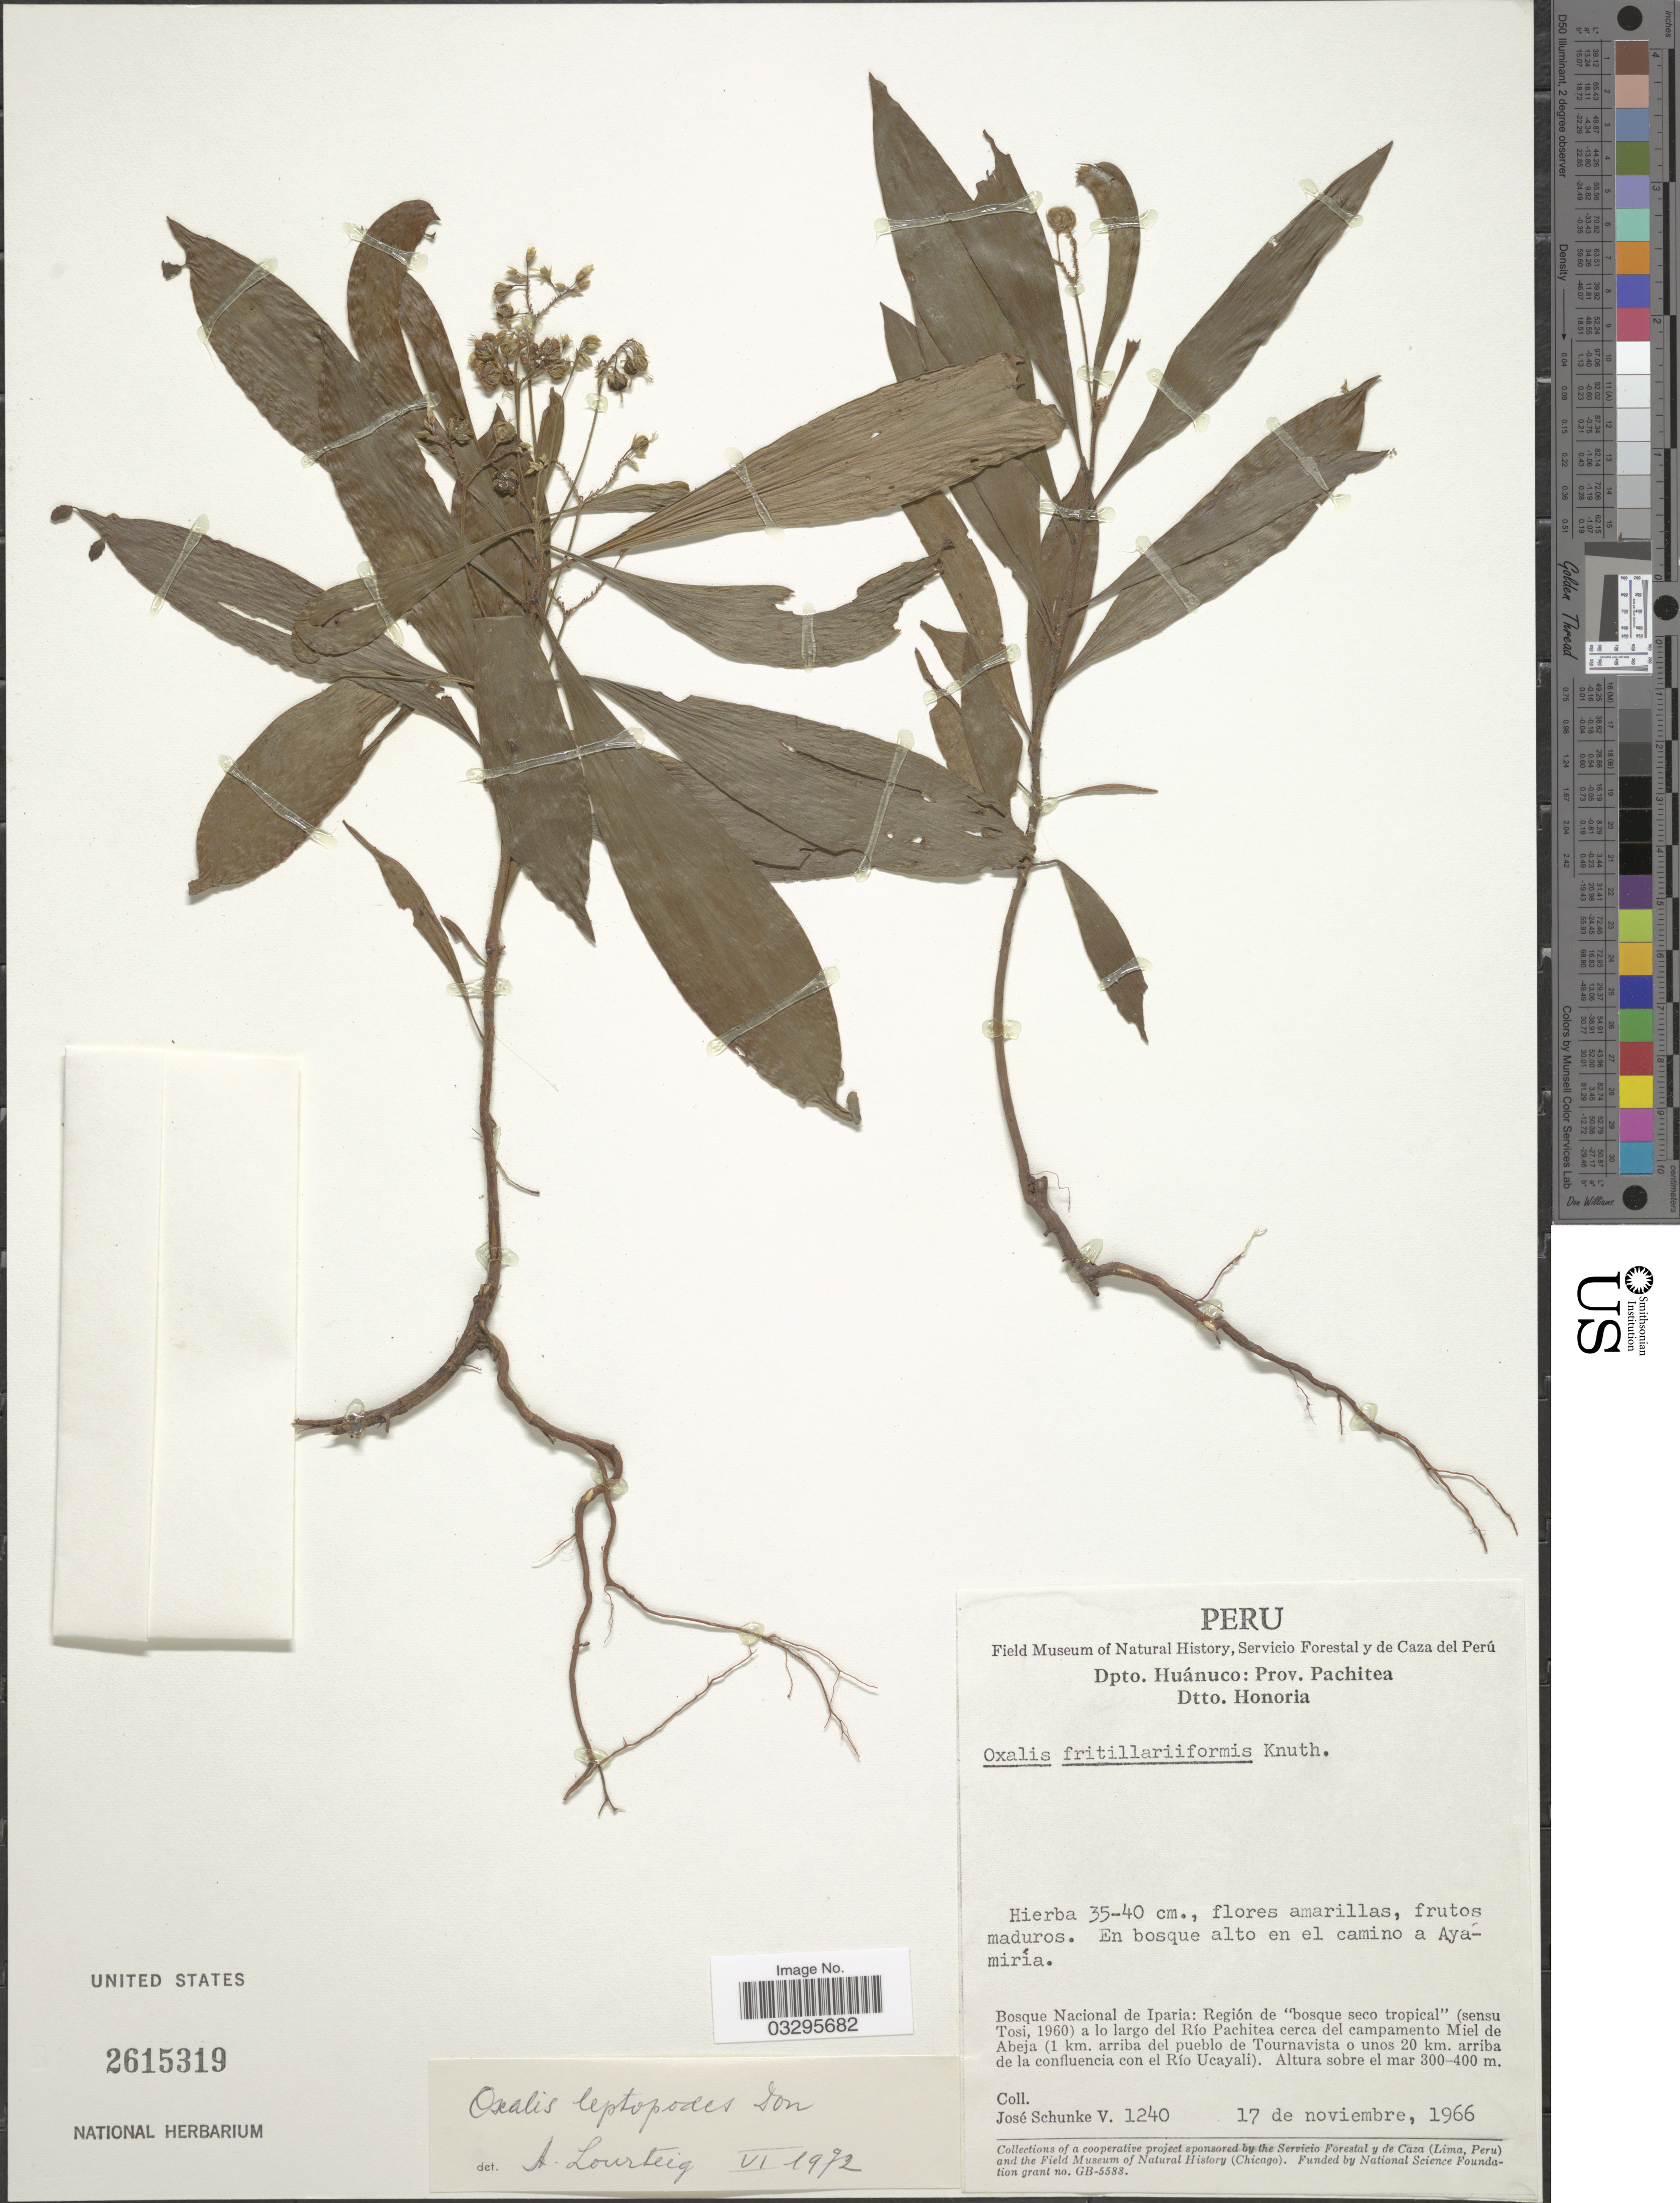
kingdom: Plantae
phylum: Tracheophyta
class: Magnoliopsida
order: Oxalidales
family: Oxalidaceae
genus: Oxalis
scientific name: Oxalis leptopodes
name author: G. Don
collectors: J. Schunke Vigo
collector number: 1240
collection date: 1966-11-17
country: Peru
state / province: Huánuco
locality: Dpto. Huánuco: Prov. Pachitea, Dtto. Honoria, En bosque alto en el camino a Ayamiría. Bosque Nacional de Iparia: Región de "bosque seco tropical" (sensu Tosi, 1960) a lo largo del Río Pachitea cerca del campamento Miel de Abeja (1 km, arriba del pueblo de Tournavista o unos 20 km. arriba de la confluencia con el Río Ucayali).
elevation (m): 300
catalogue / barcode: US 2615319